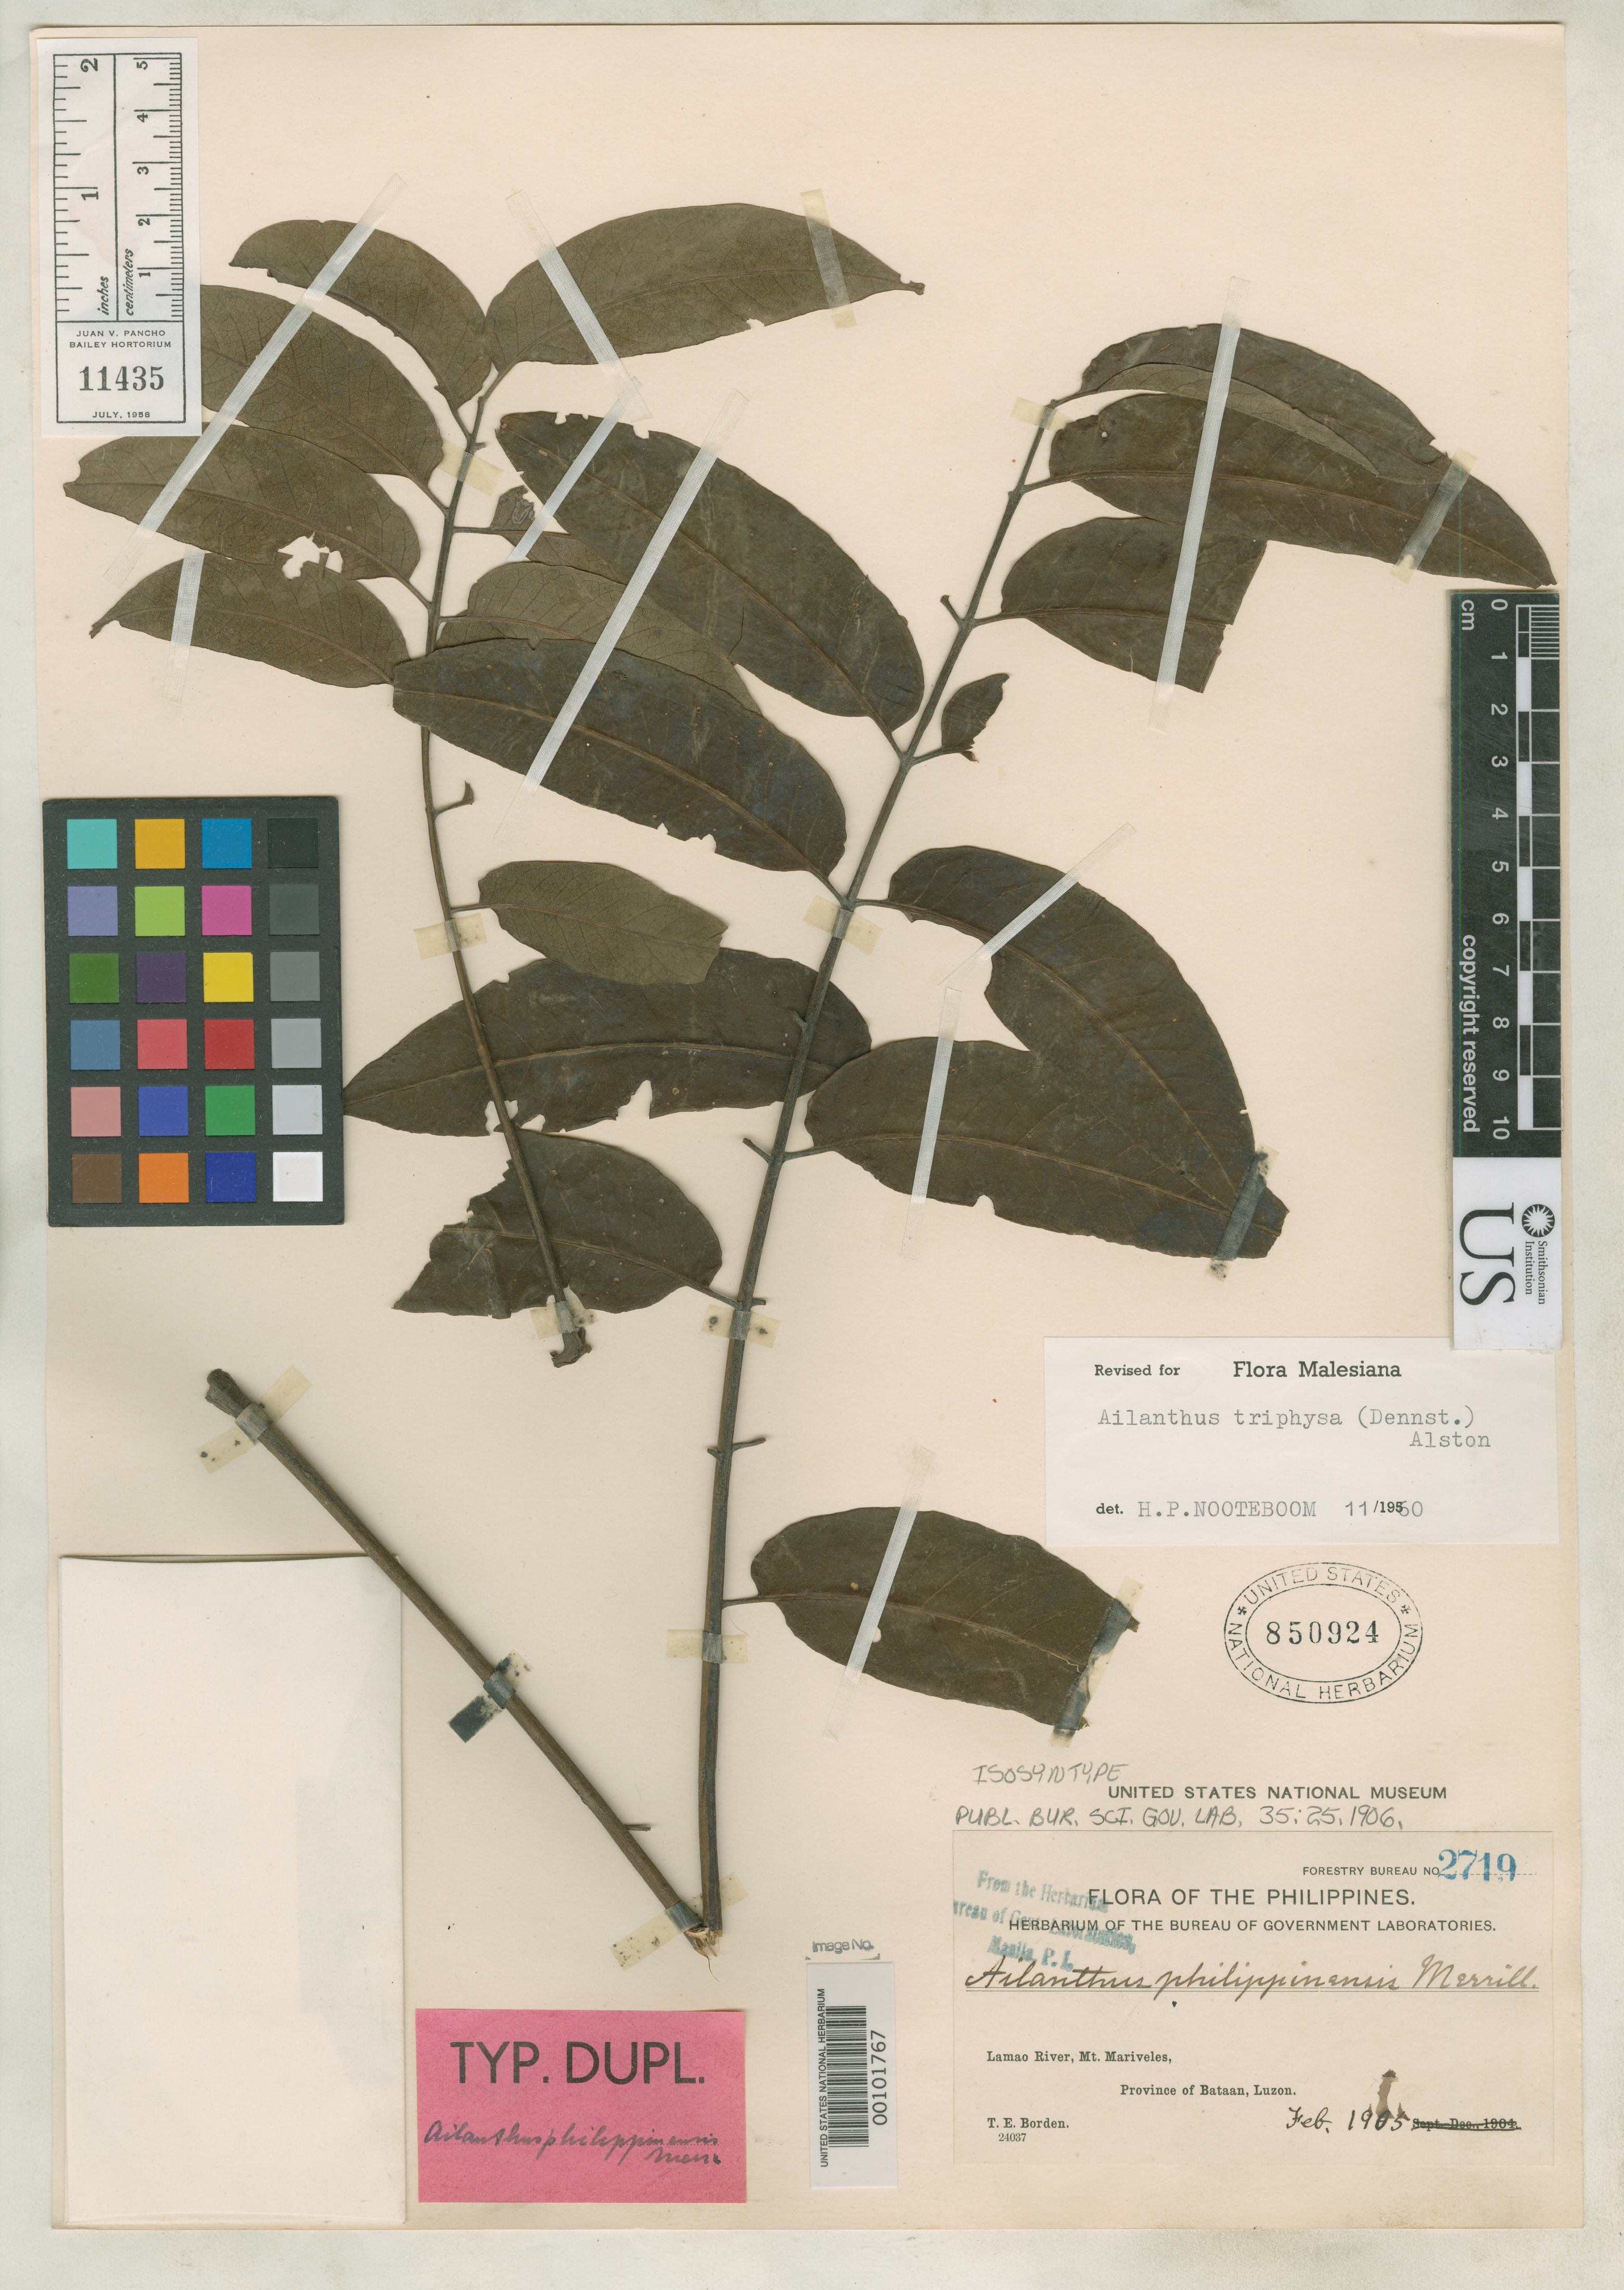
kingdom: Plantae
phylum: Tracheophyta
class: Magnoliopsida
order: Sapindales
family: Simaroubaceae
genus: Ailanthus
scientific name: Ailanthus philippinensis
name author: Merr.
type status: Isosyntype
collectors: T. E. Borden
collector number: For. Bur. 2719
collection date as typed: Feb 1905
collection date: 1905-02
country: Philippines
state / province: Central Luzon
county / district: Bataan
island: Luzon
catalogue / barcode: US 850924